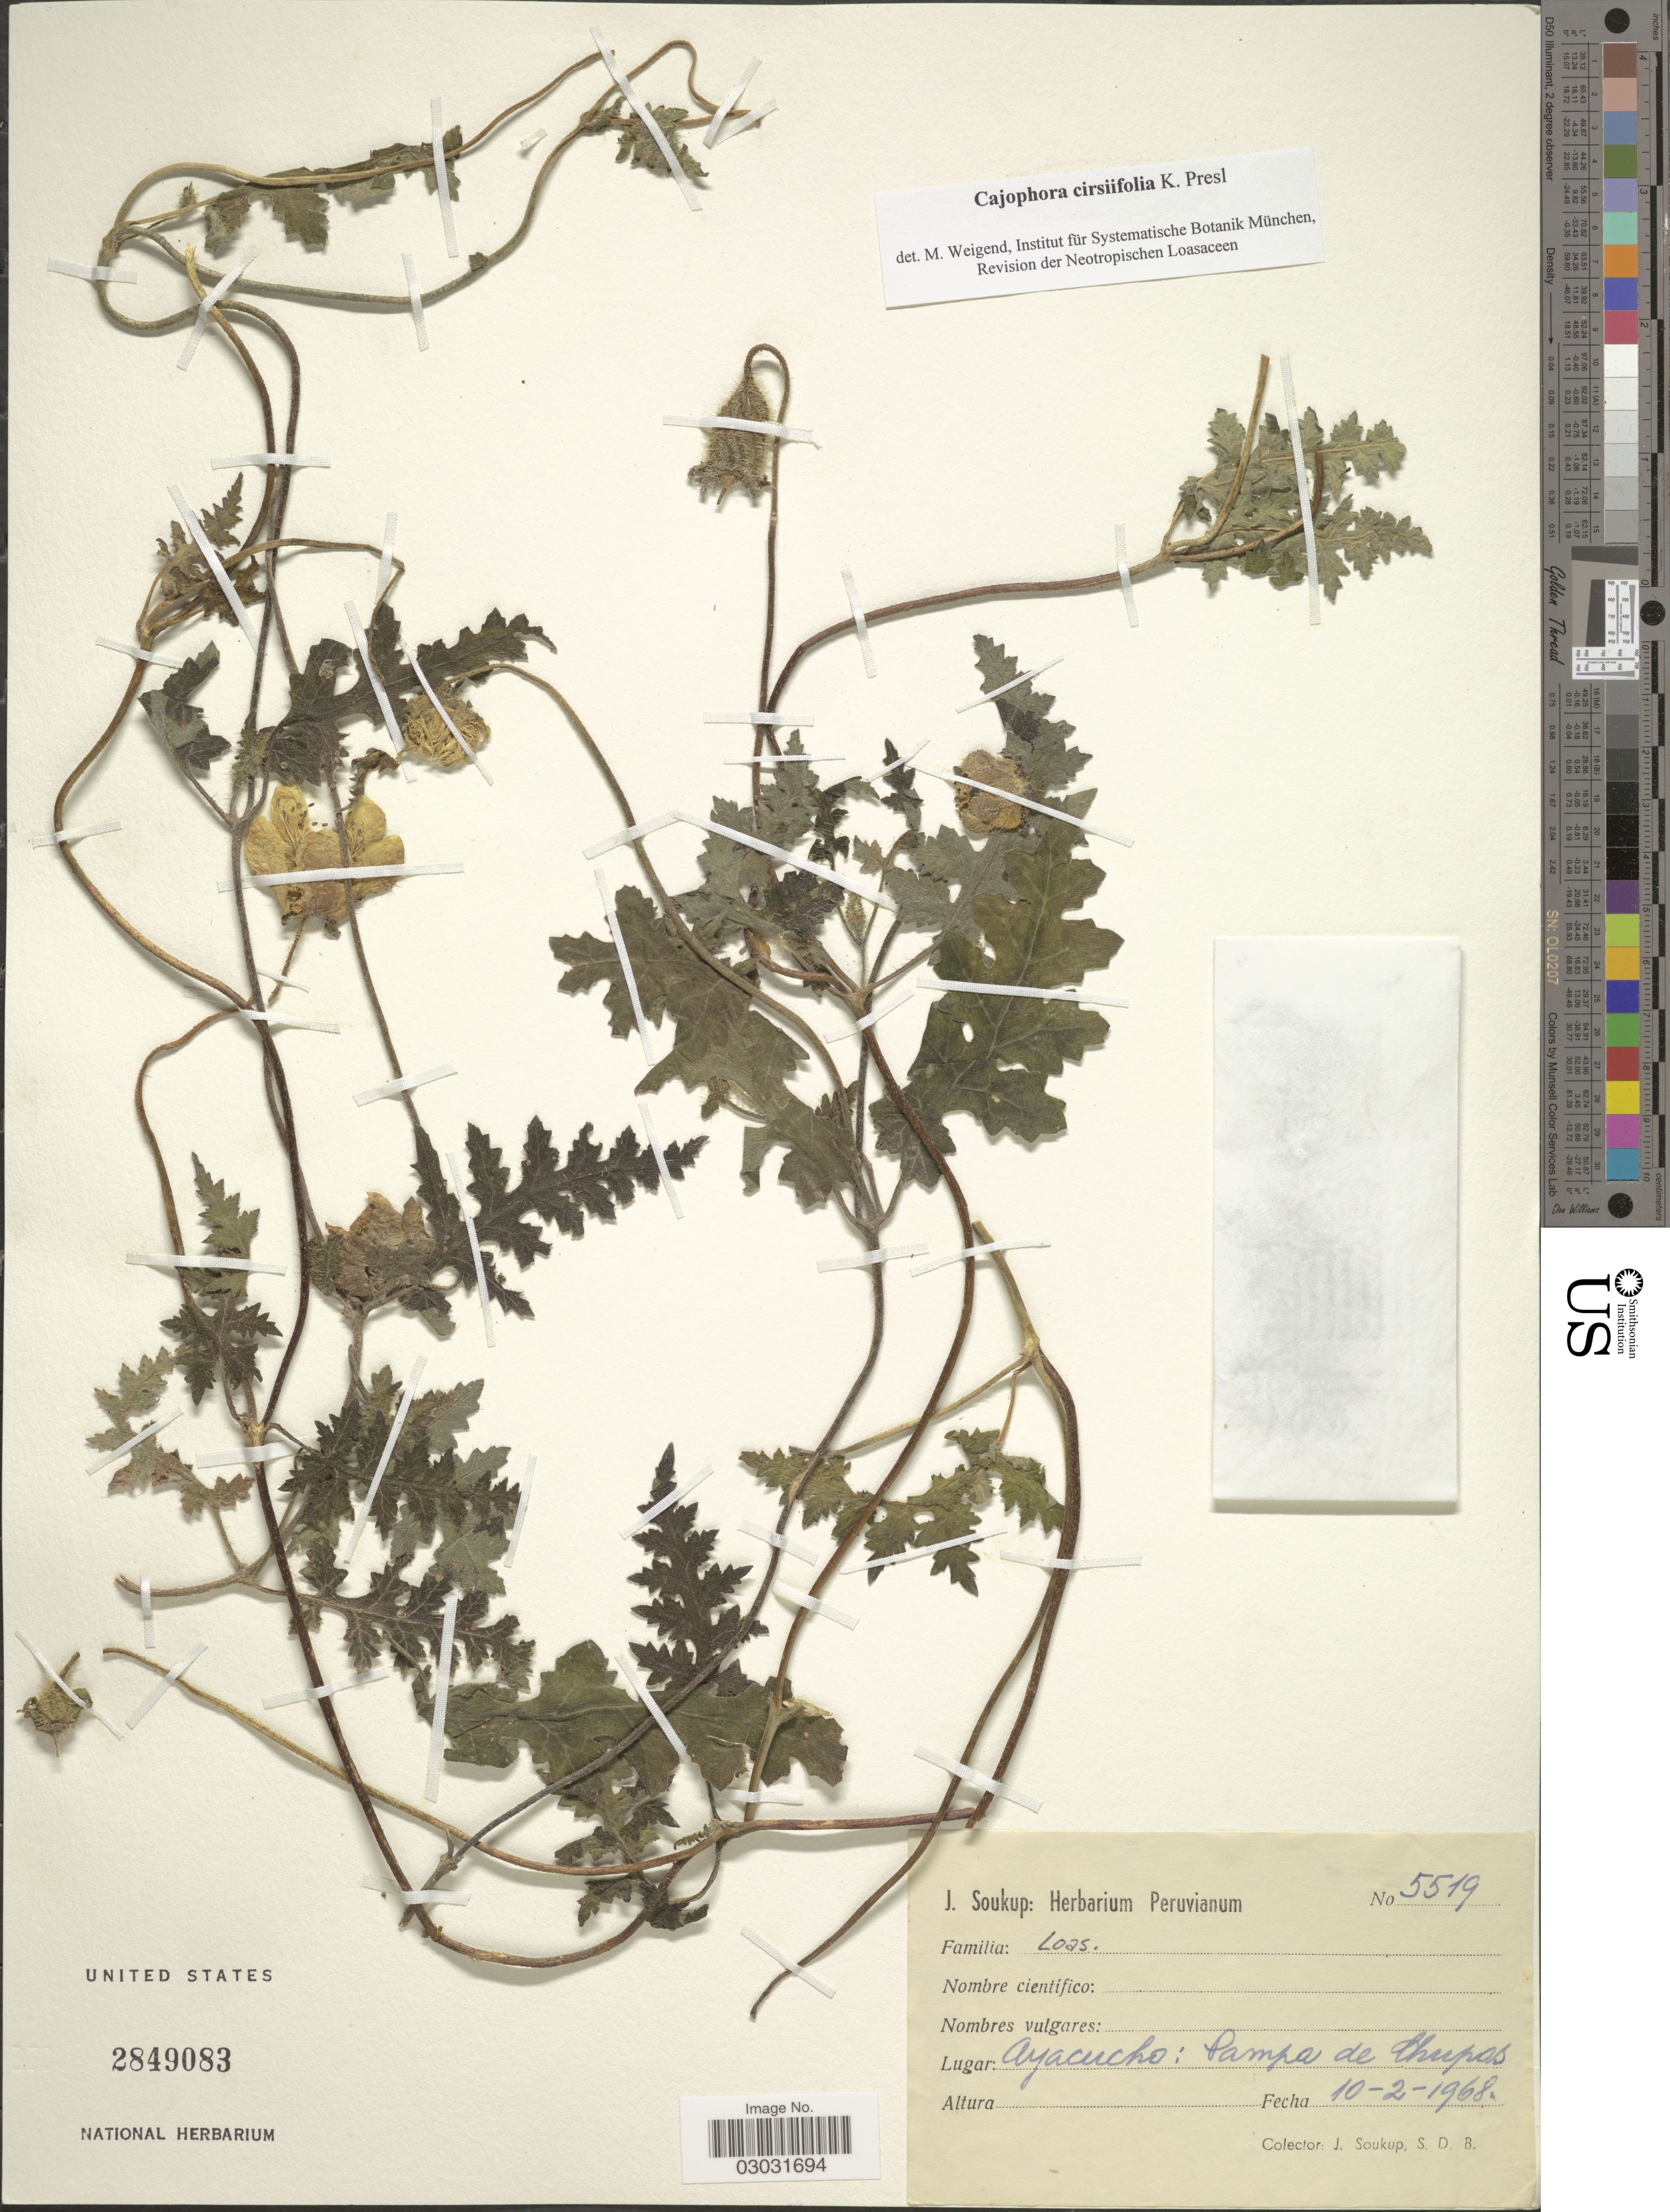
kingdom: Plantae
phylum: Tracheophyta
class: Magnoliopsida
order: Cornales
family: Loasaceae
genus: Caiophora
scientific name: Caiophora cirsiifolia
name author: C. Presl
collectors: J. Soukup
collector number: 5519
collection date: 1968-02-10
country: Peru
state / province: Ayacucho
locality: Pampa de Chupas.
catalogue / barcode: US 2849083